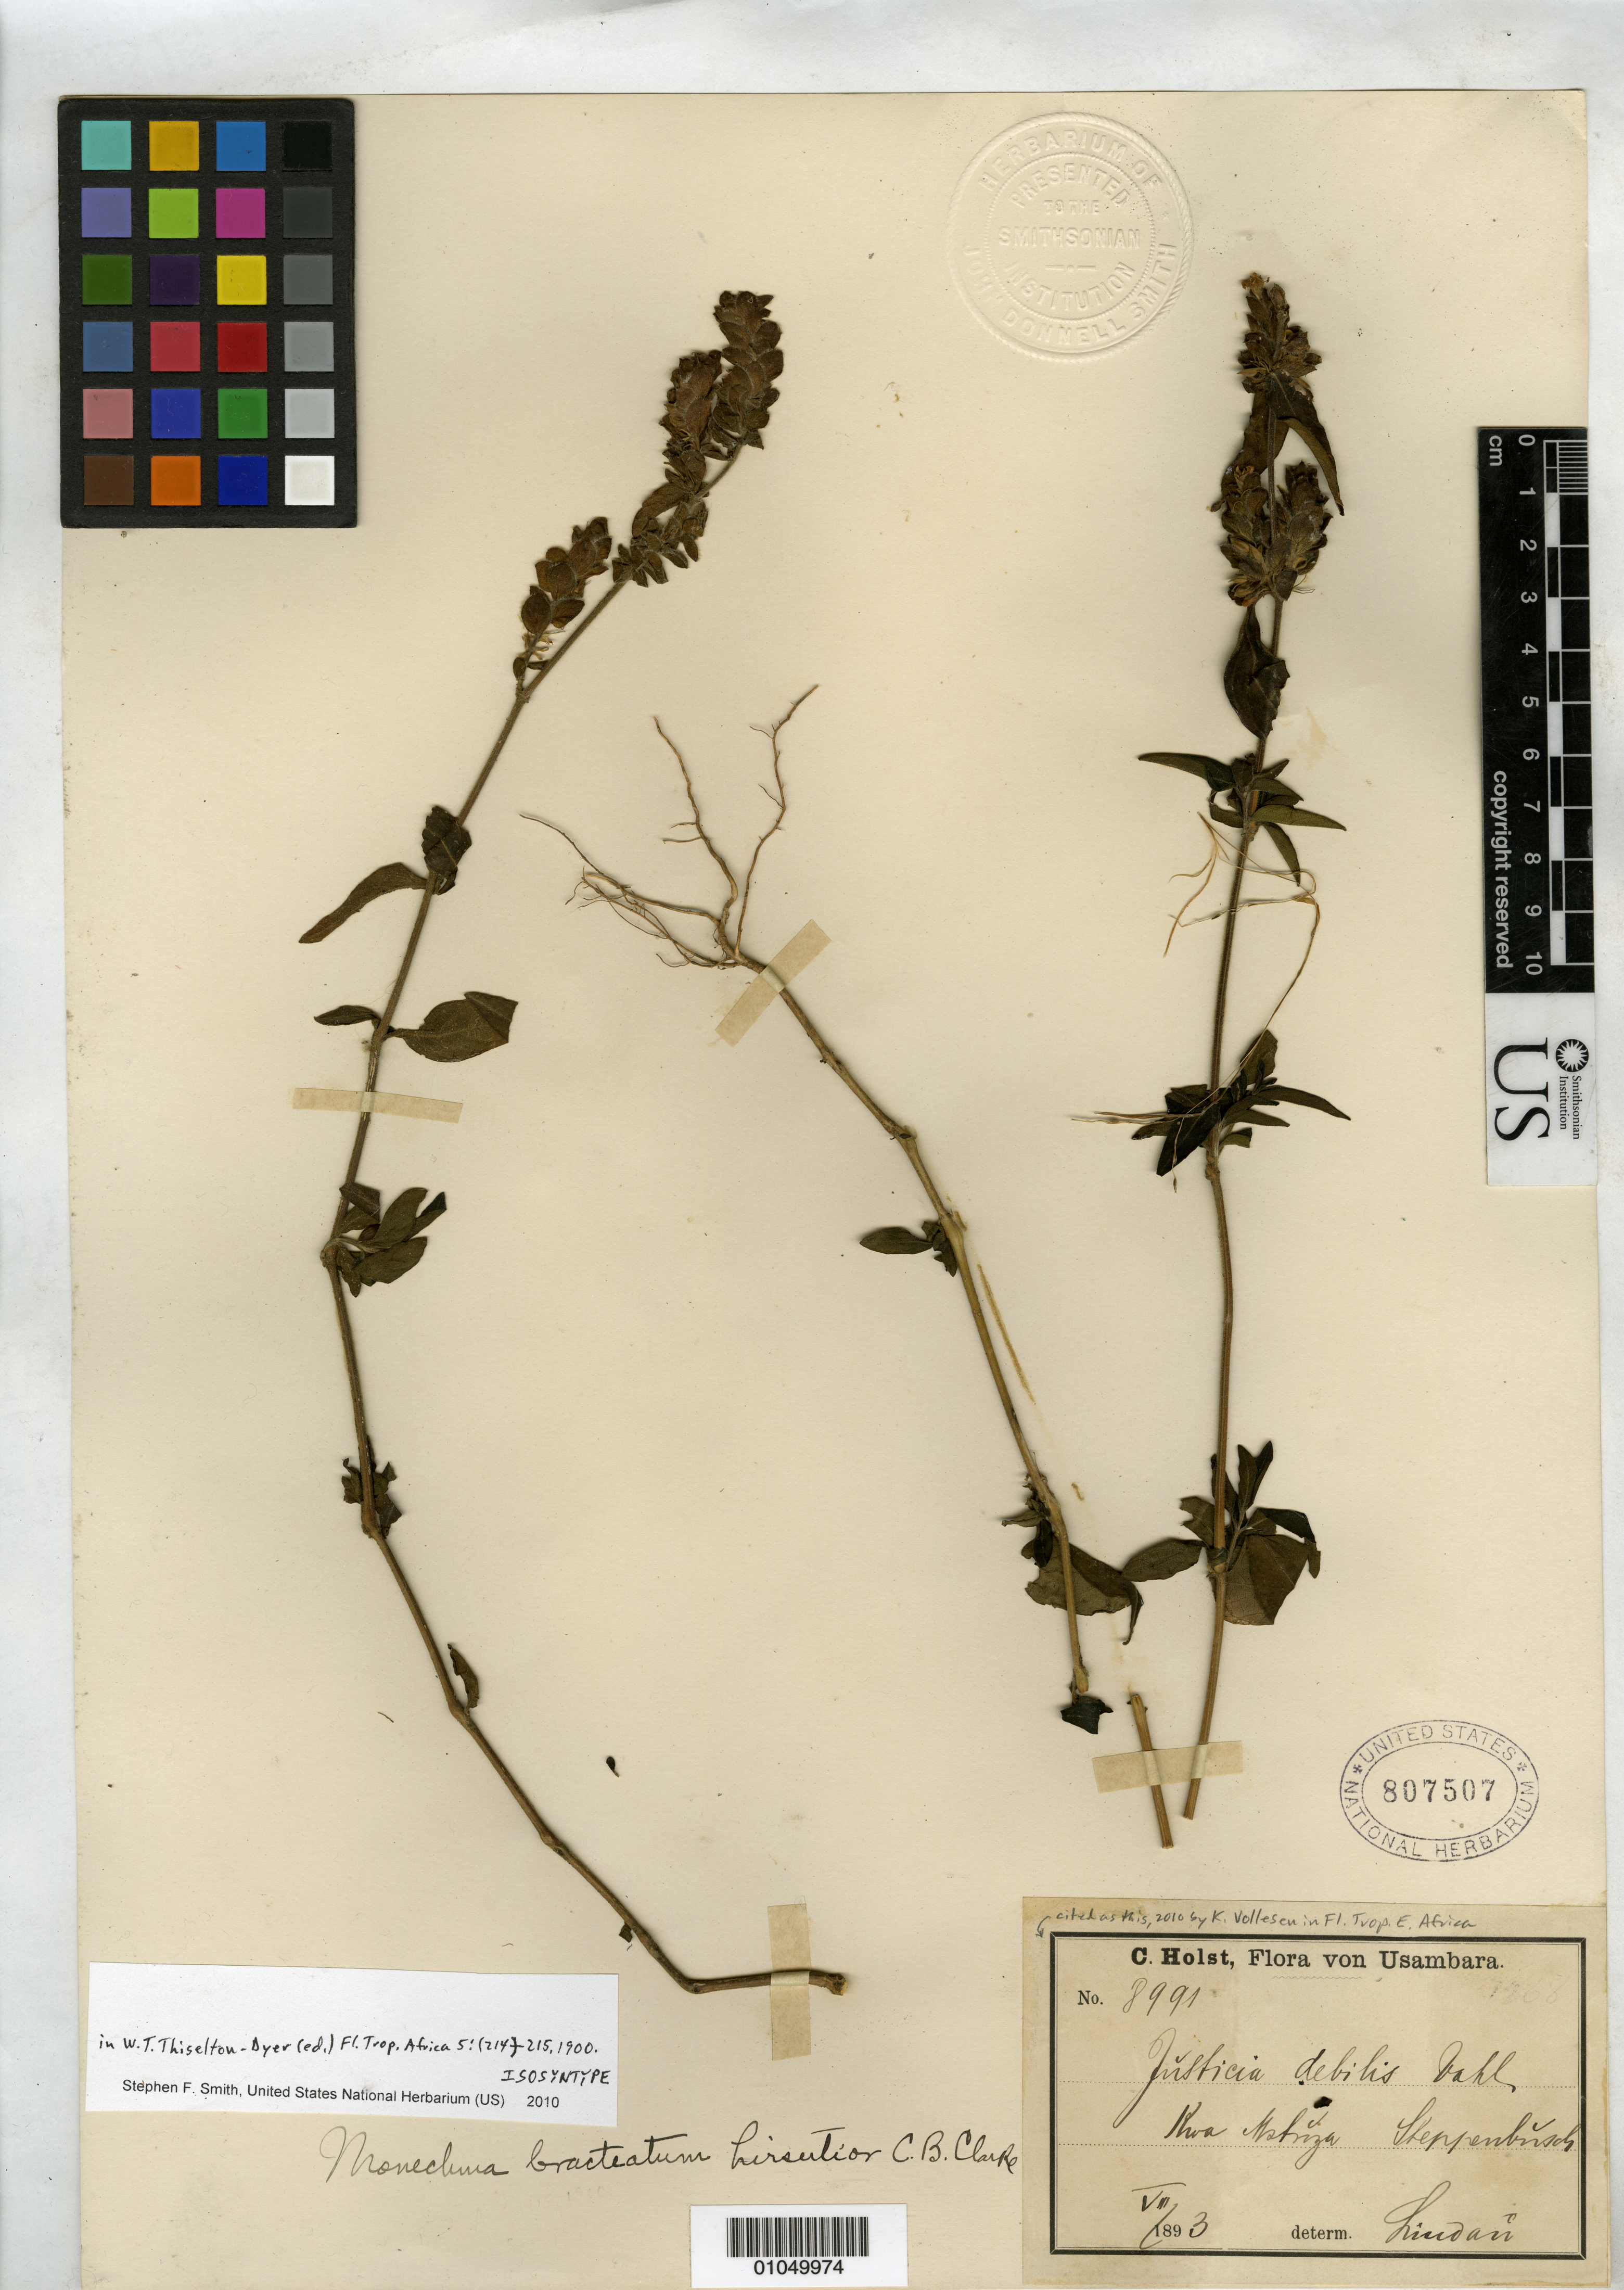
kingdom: Plantae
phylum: Tracheophyta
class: Magnoliopsida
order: Lamiales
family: Acanthaceae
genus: Monechma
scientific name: Monechma bracteatum var. hirsutior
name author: C.B. Clarke in Dyer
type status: Isosyntype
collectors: C. H. Holst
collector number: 8991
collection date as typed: Aug 1893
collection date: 1893-08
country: Tanzania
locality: Usambara, Kwa Mshuza.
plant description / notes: Currently accepted name as cited by K. Vollesen in Fl. Trop. E. Africa (2010).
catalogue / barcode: US 807507